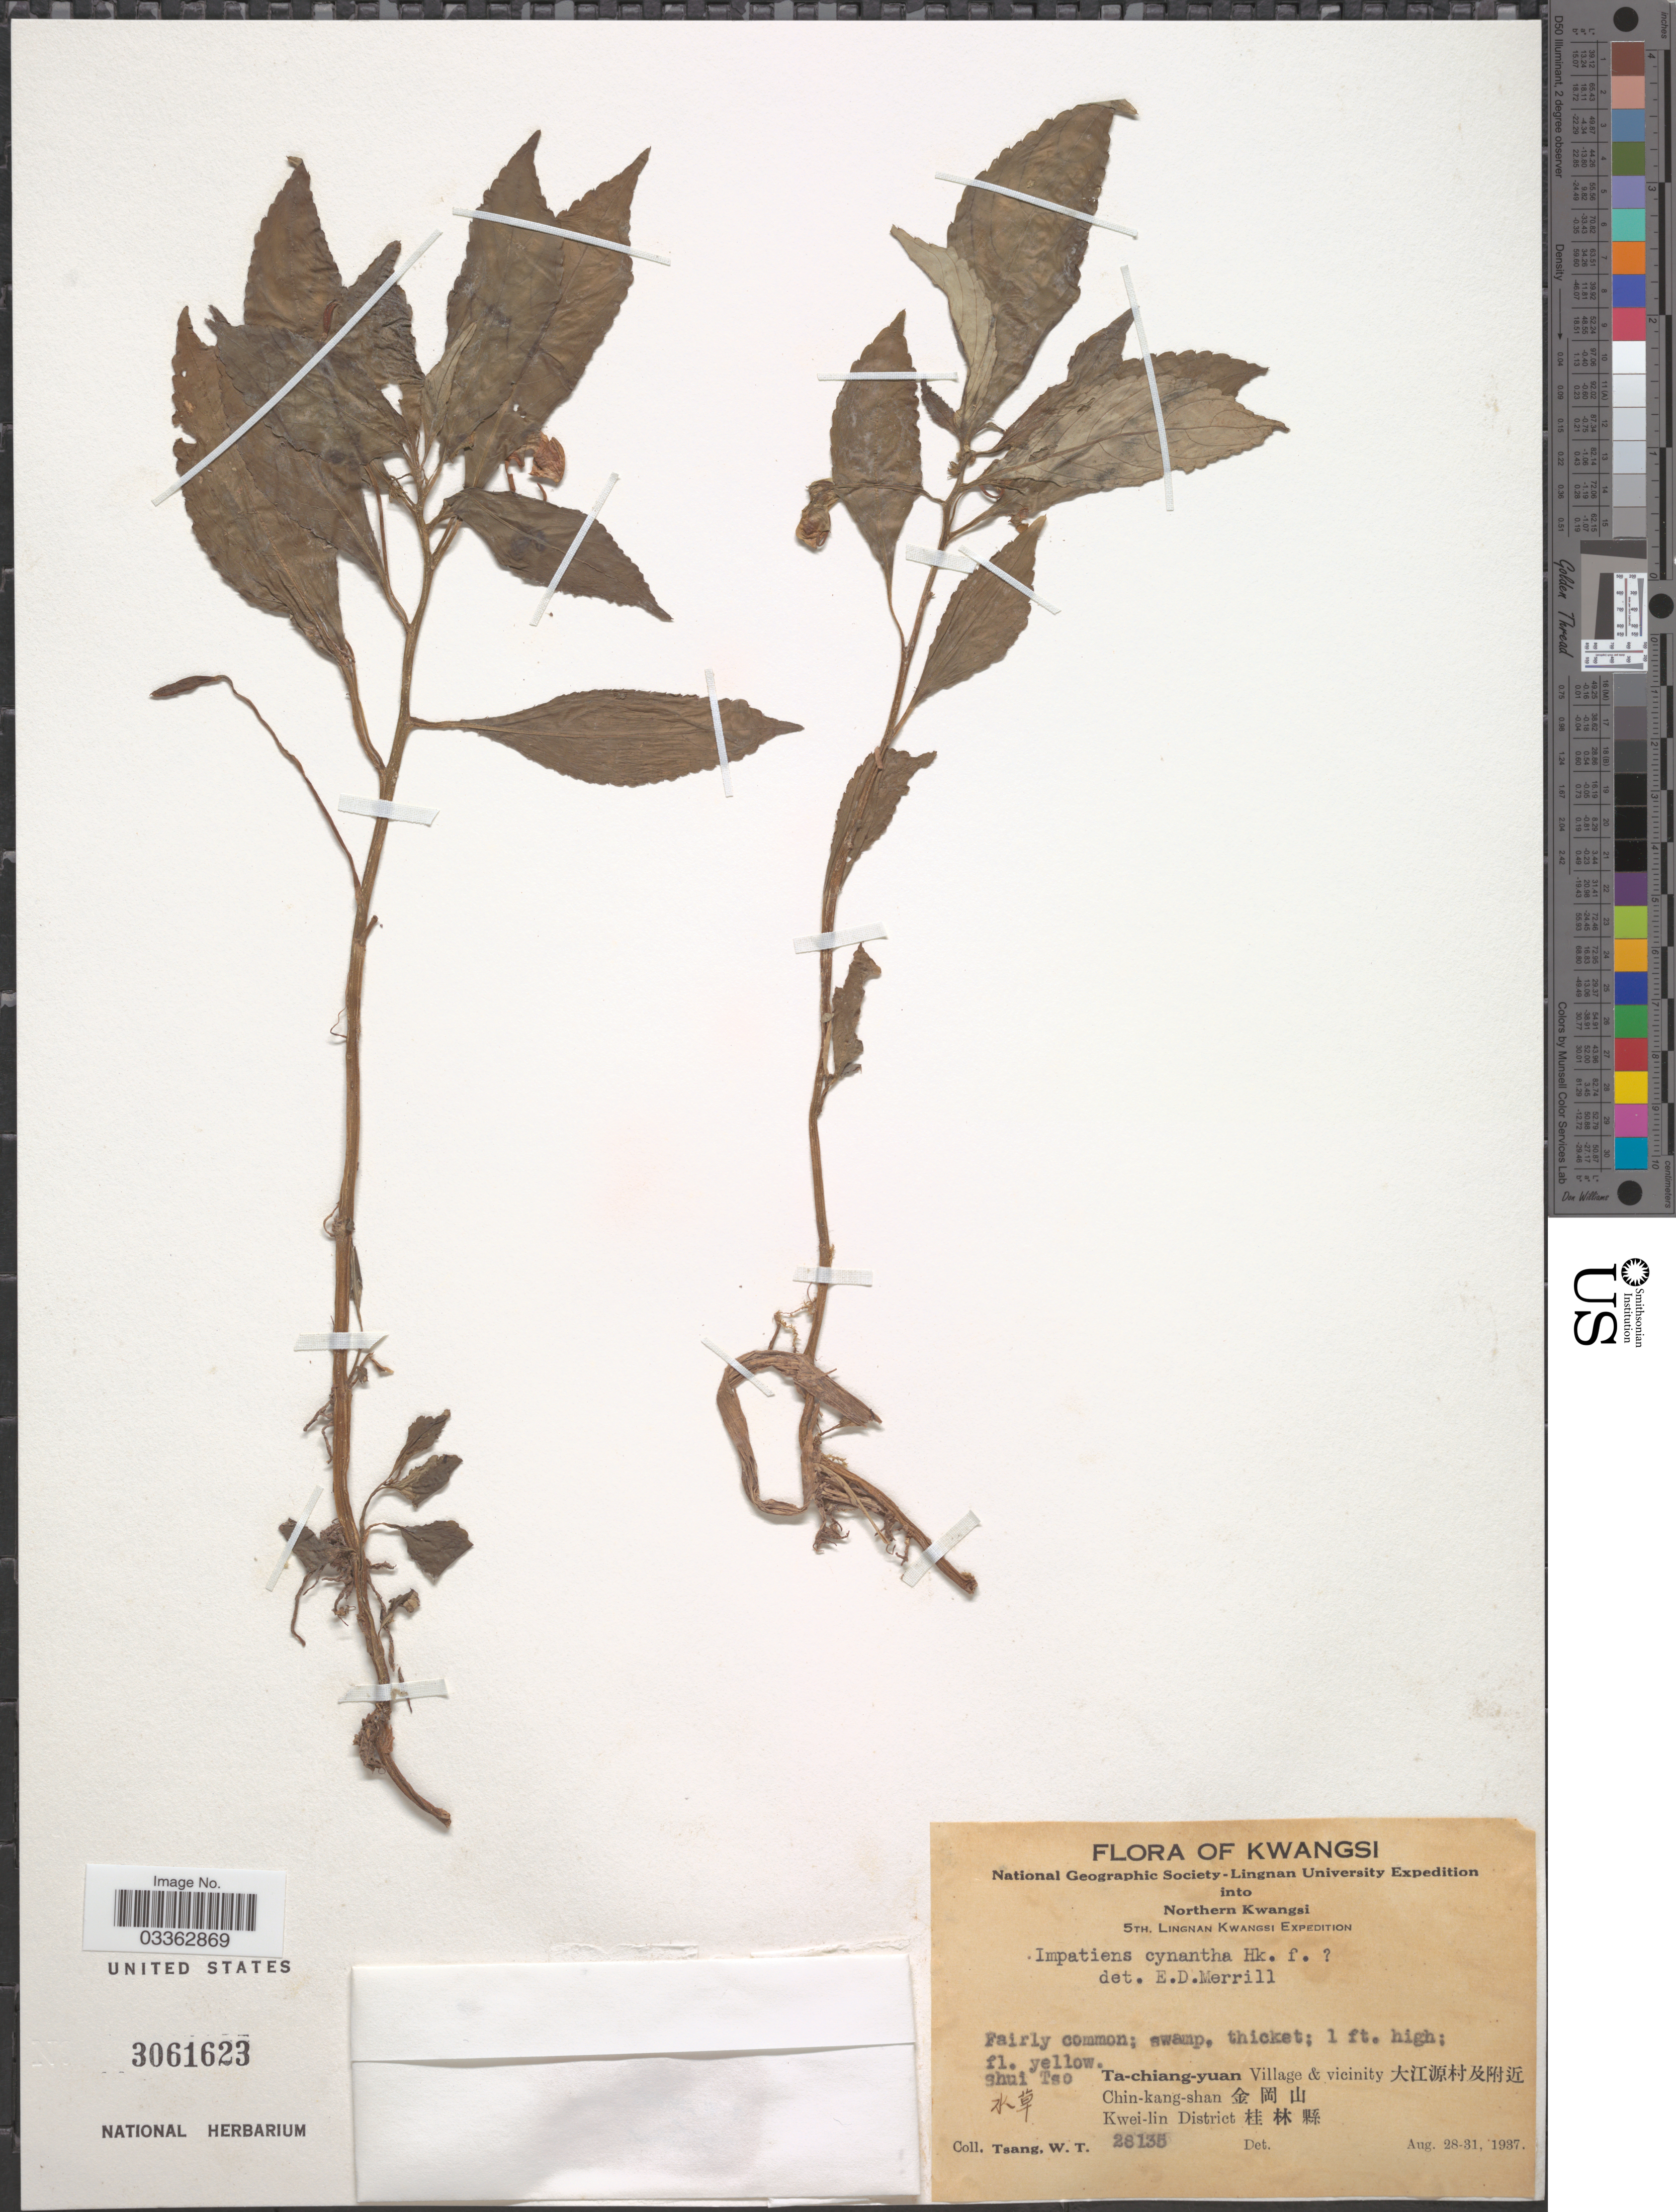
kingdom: Plantae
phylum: Tracheophyta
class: Magnoliopsida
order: Ericales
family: Balsaminaceae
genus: Impatiens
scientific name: Impatiens cyanantha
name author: Hook. f.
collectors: W. T. Tsang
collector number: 28135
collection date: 1937-08-28/1937-08-31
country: China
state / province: Guangxi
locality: Kwangsi. Northern Kwangsi. Ta-chiang-yuan Village & vicinity X. Chin-kang-shan. X. Kwei-lin District. X.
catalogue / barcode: US 3061623